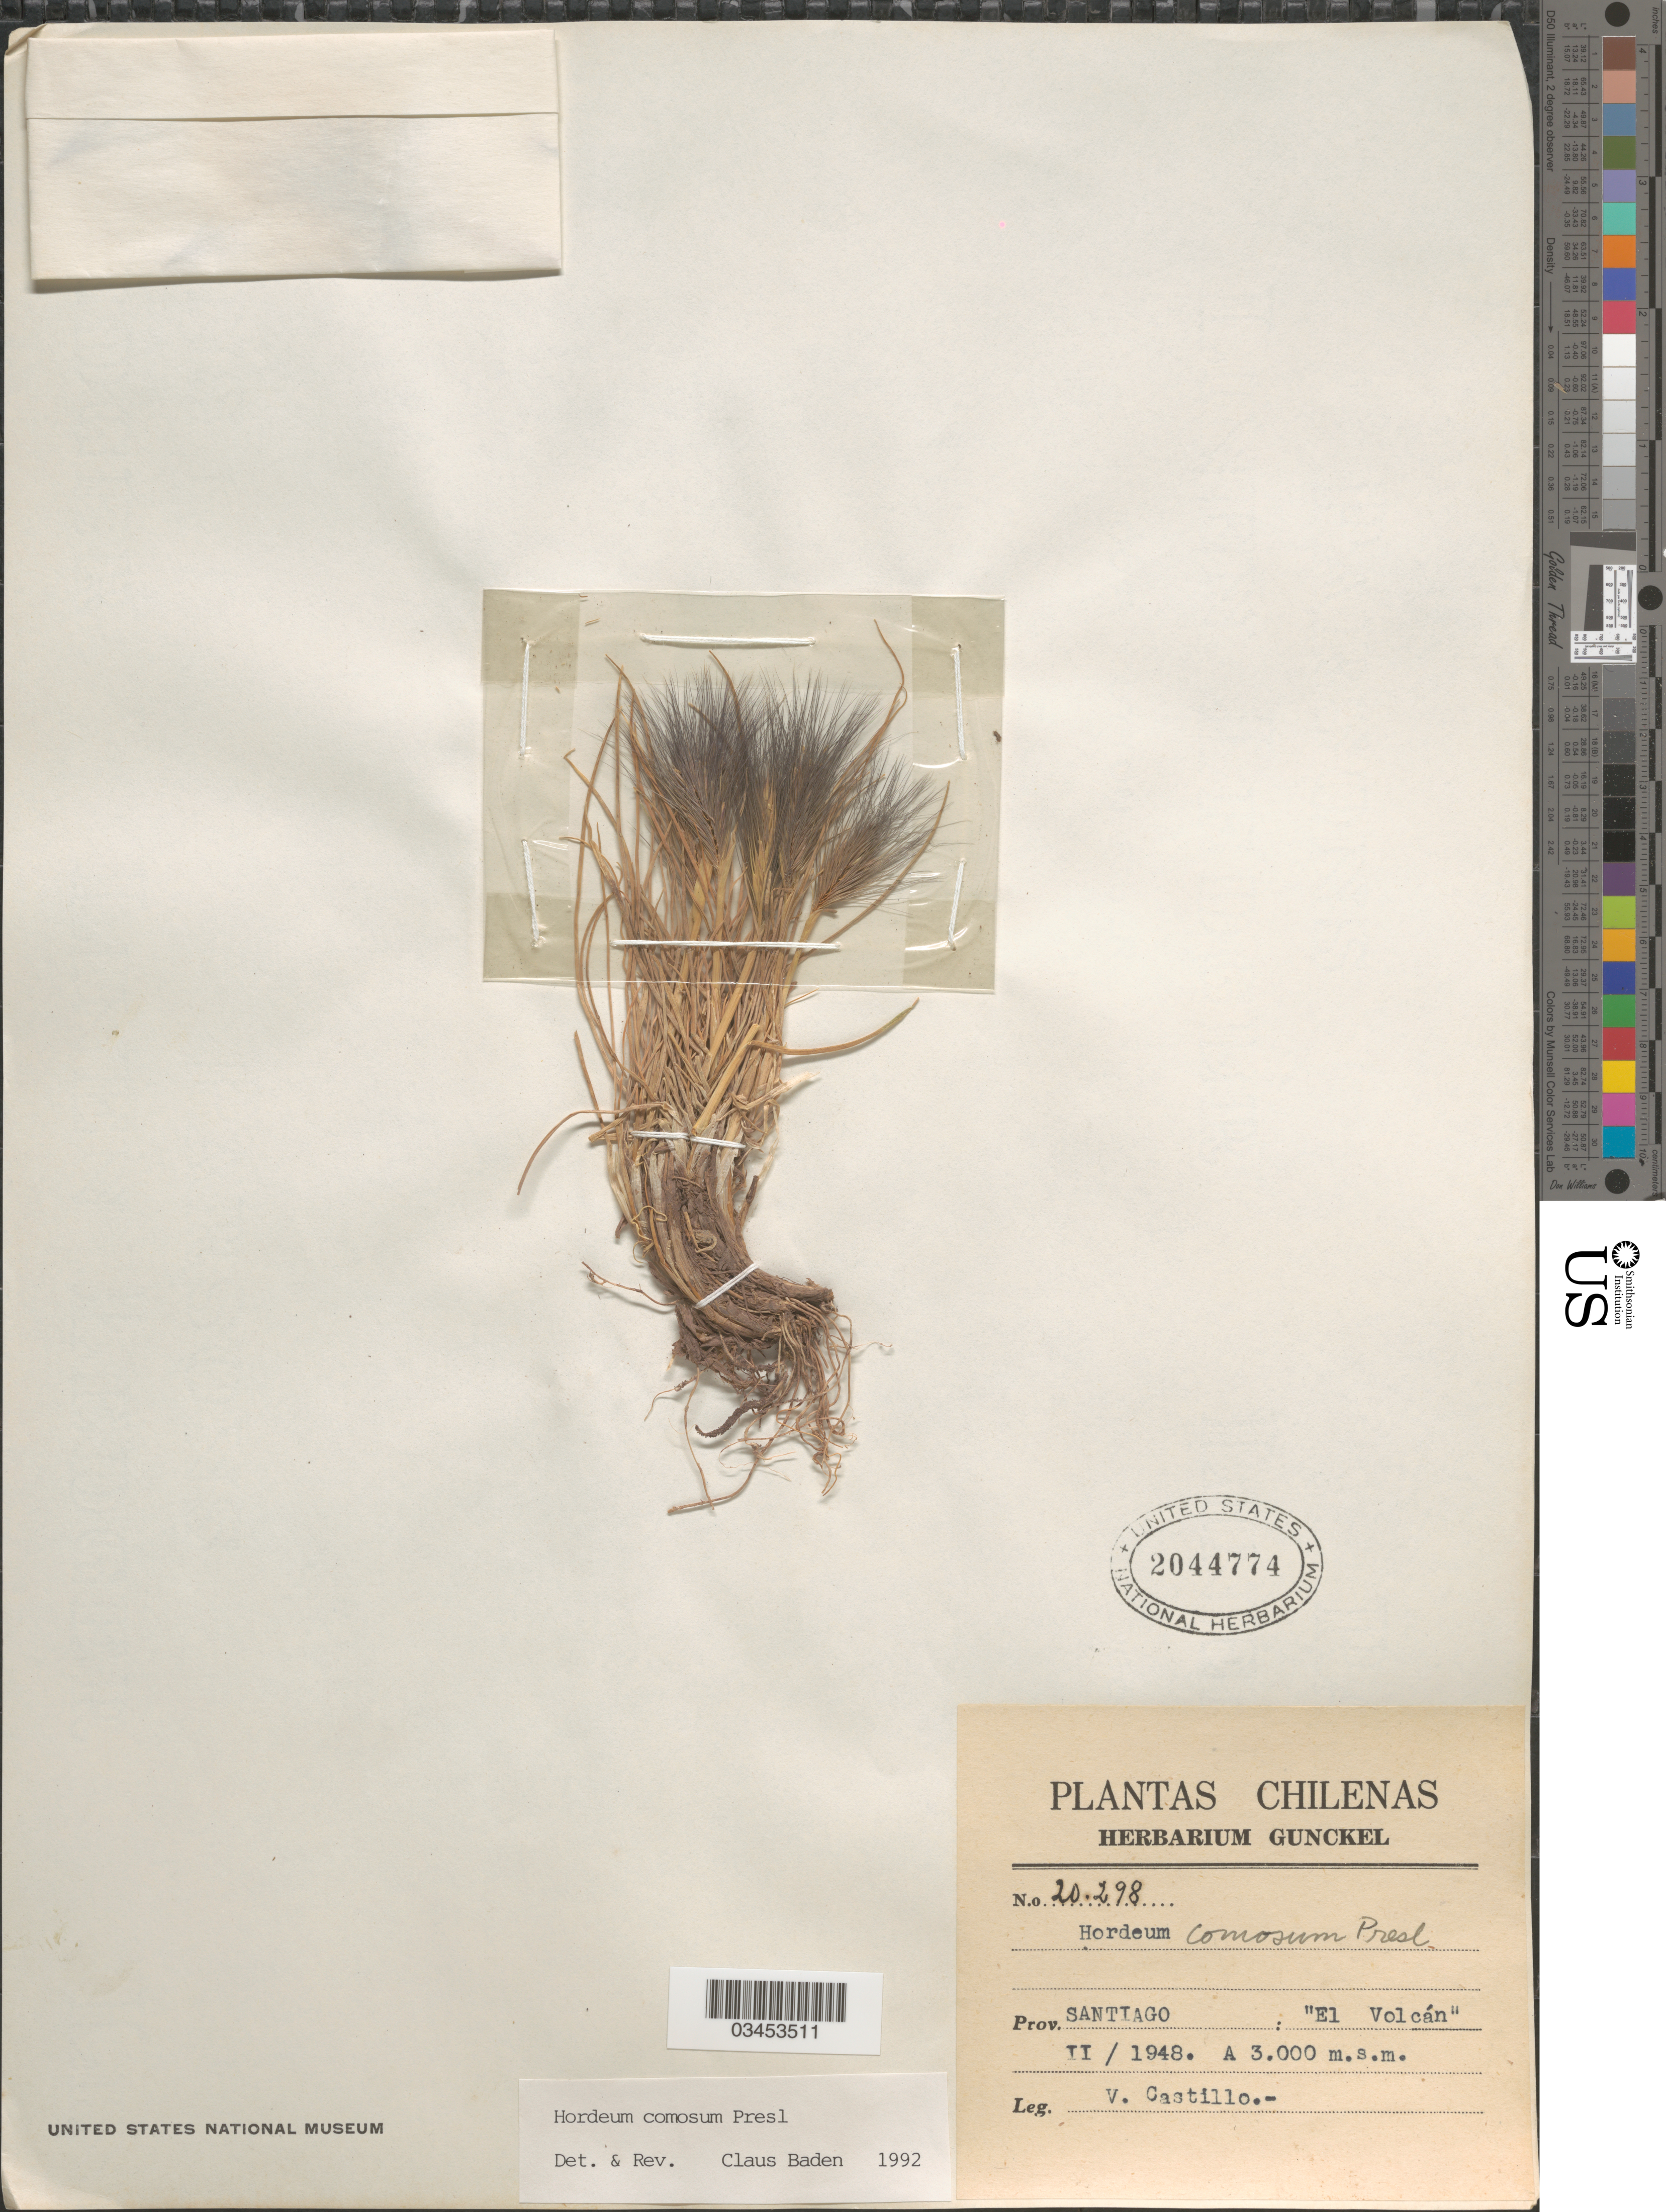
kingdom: Plantae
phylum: Tracheophyta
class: Liliopsida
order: Poales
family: Poaceae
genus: Hordeum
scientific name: Hordeum comosum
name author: J. Presl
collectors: V. Castillo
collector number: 20298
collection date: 1948-02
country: Chile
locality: Prov. Santiago: "El Volcán".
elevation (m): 3000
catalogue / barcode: US 2044774